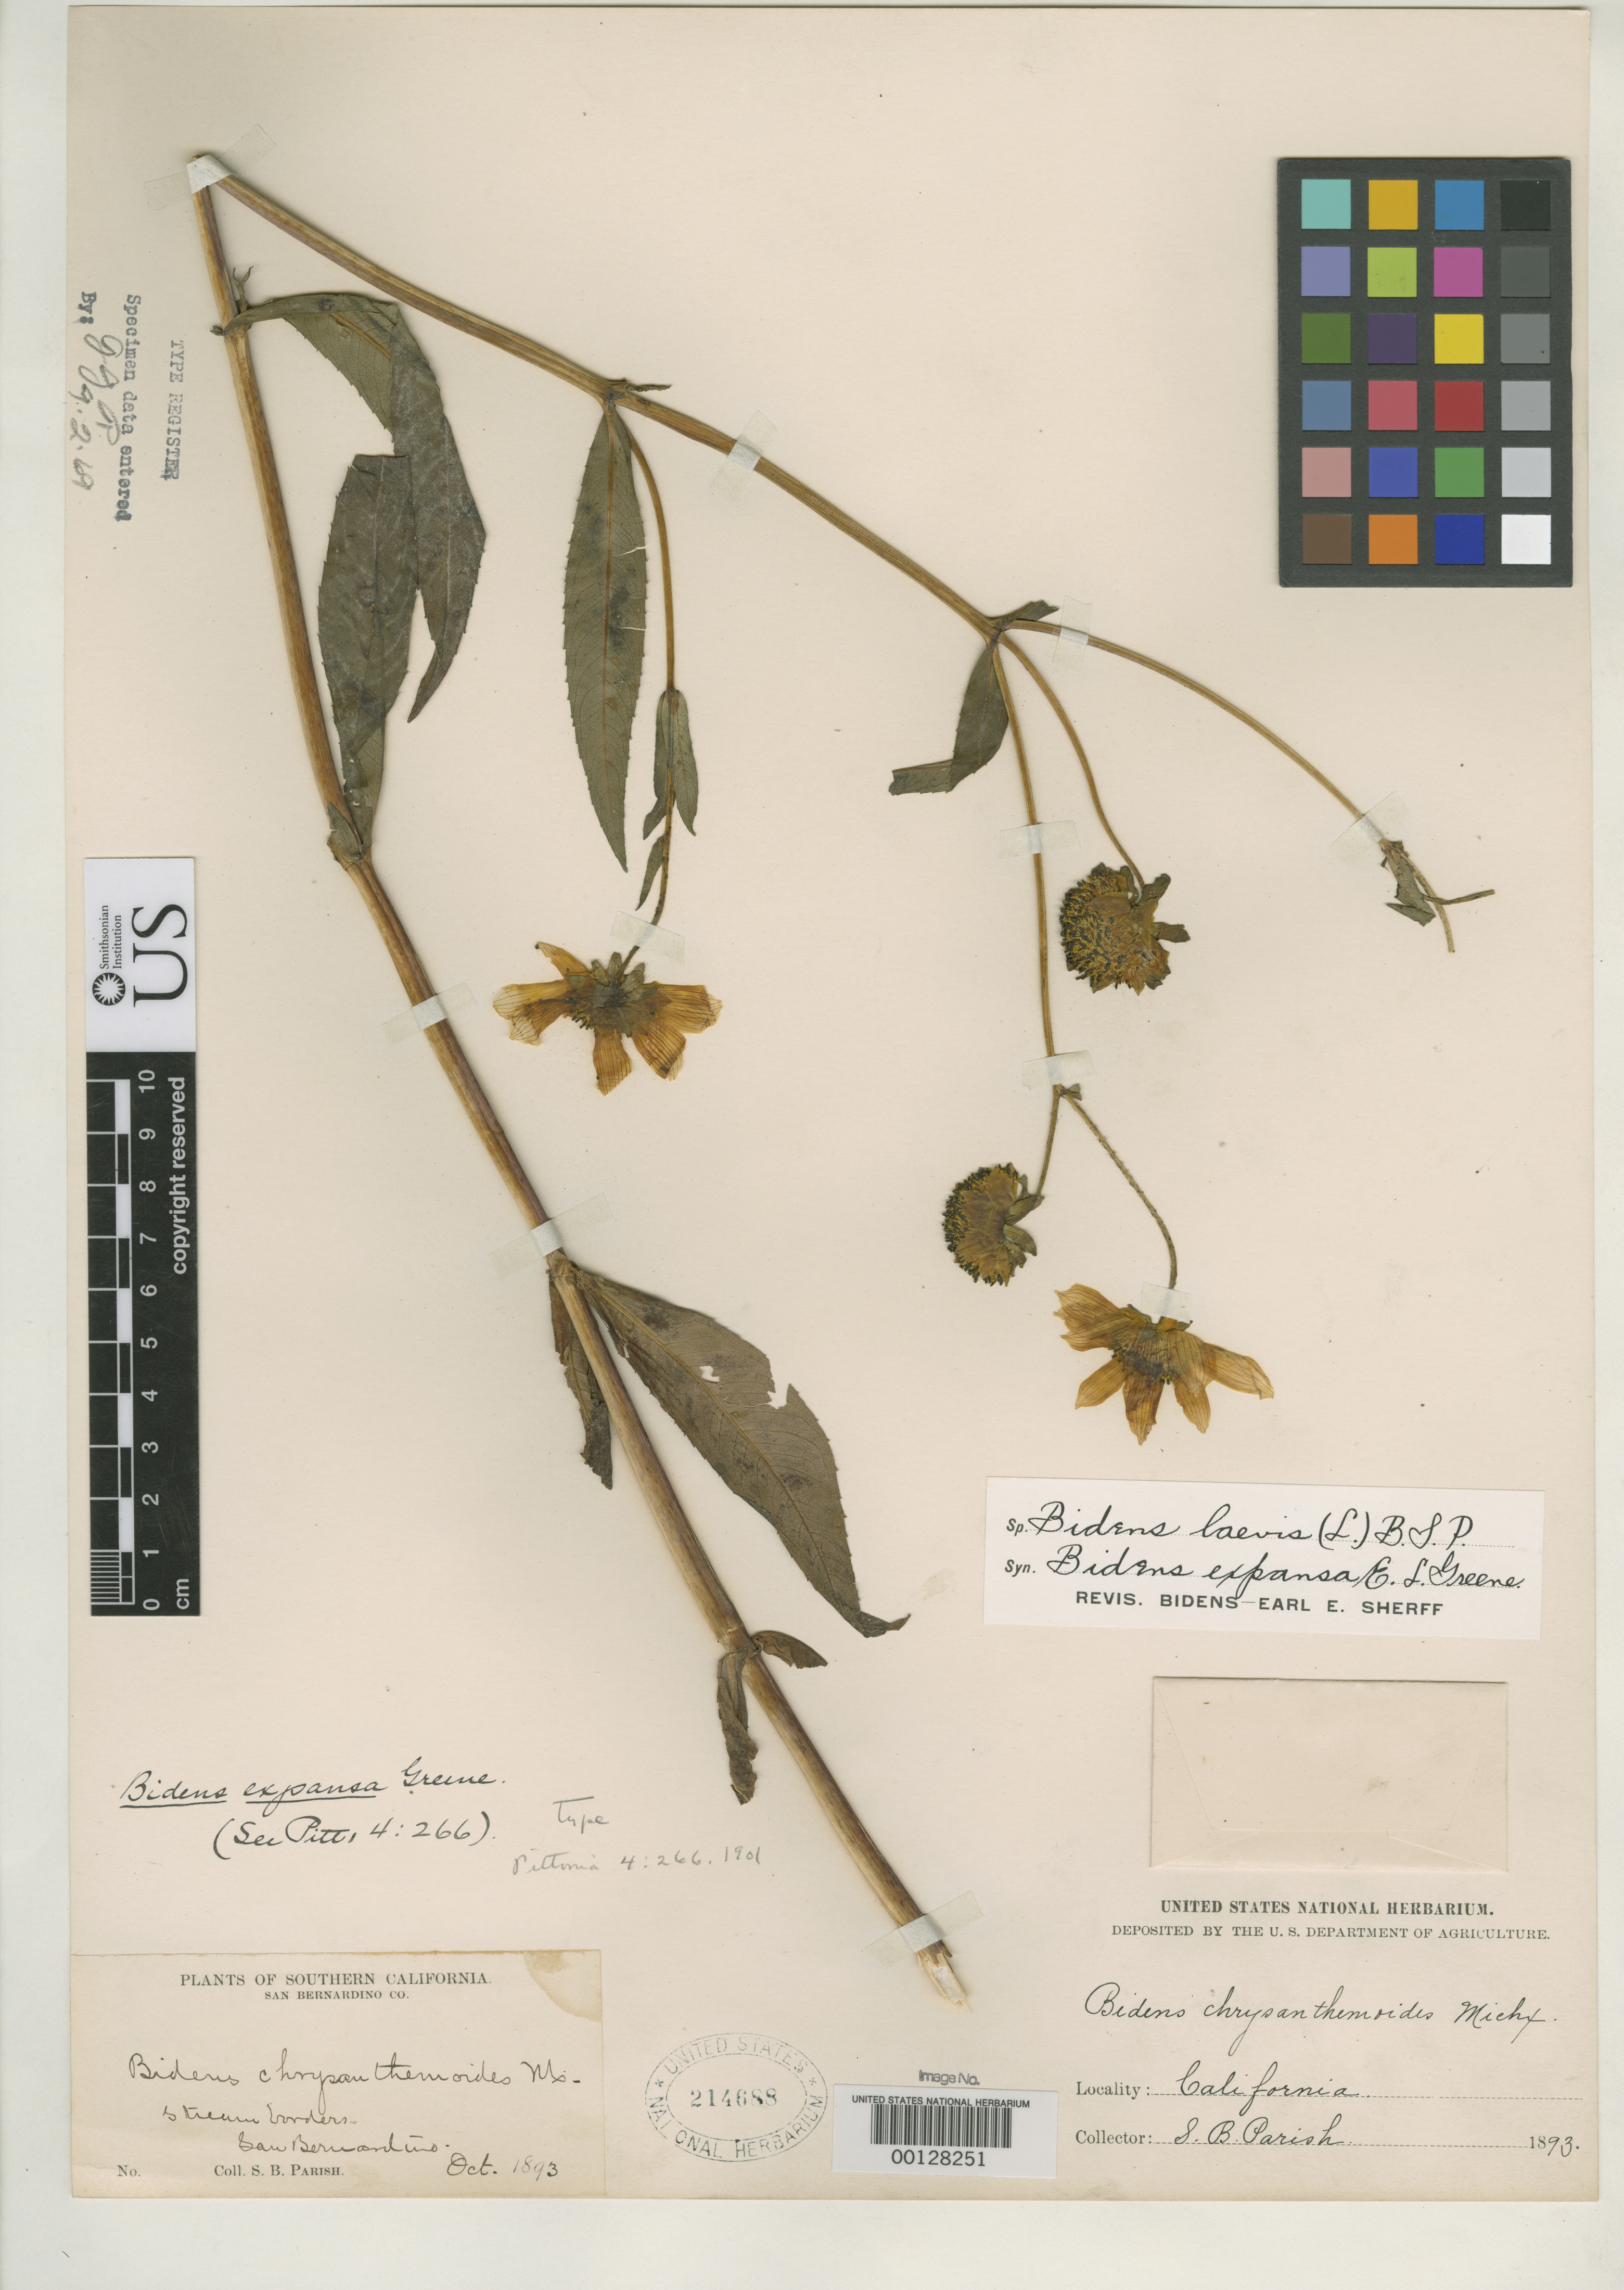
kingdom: Plantae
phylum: Tracheophyta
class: Magnoliopsida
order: Asterales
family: Asteraceae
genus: Bidens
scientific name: Bidens expansa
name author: Greene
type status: Isosyntype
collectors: S. B. Parish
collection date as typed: Oct 1893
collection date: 1893-10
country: United States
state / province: California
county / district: San Bernardino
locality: San Bernardino.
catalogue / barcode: US 214688